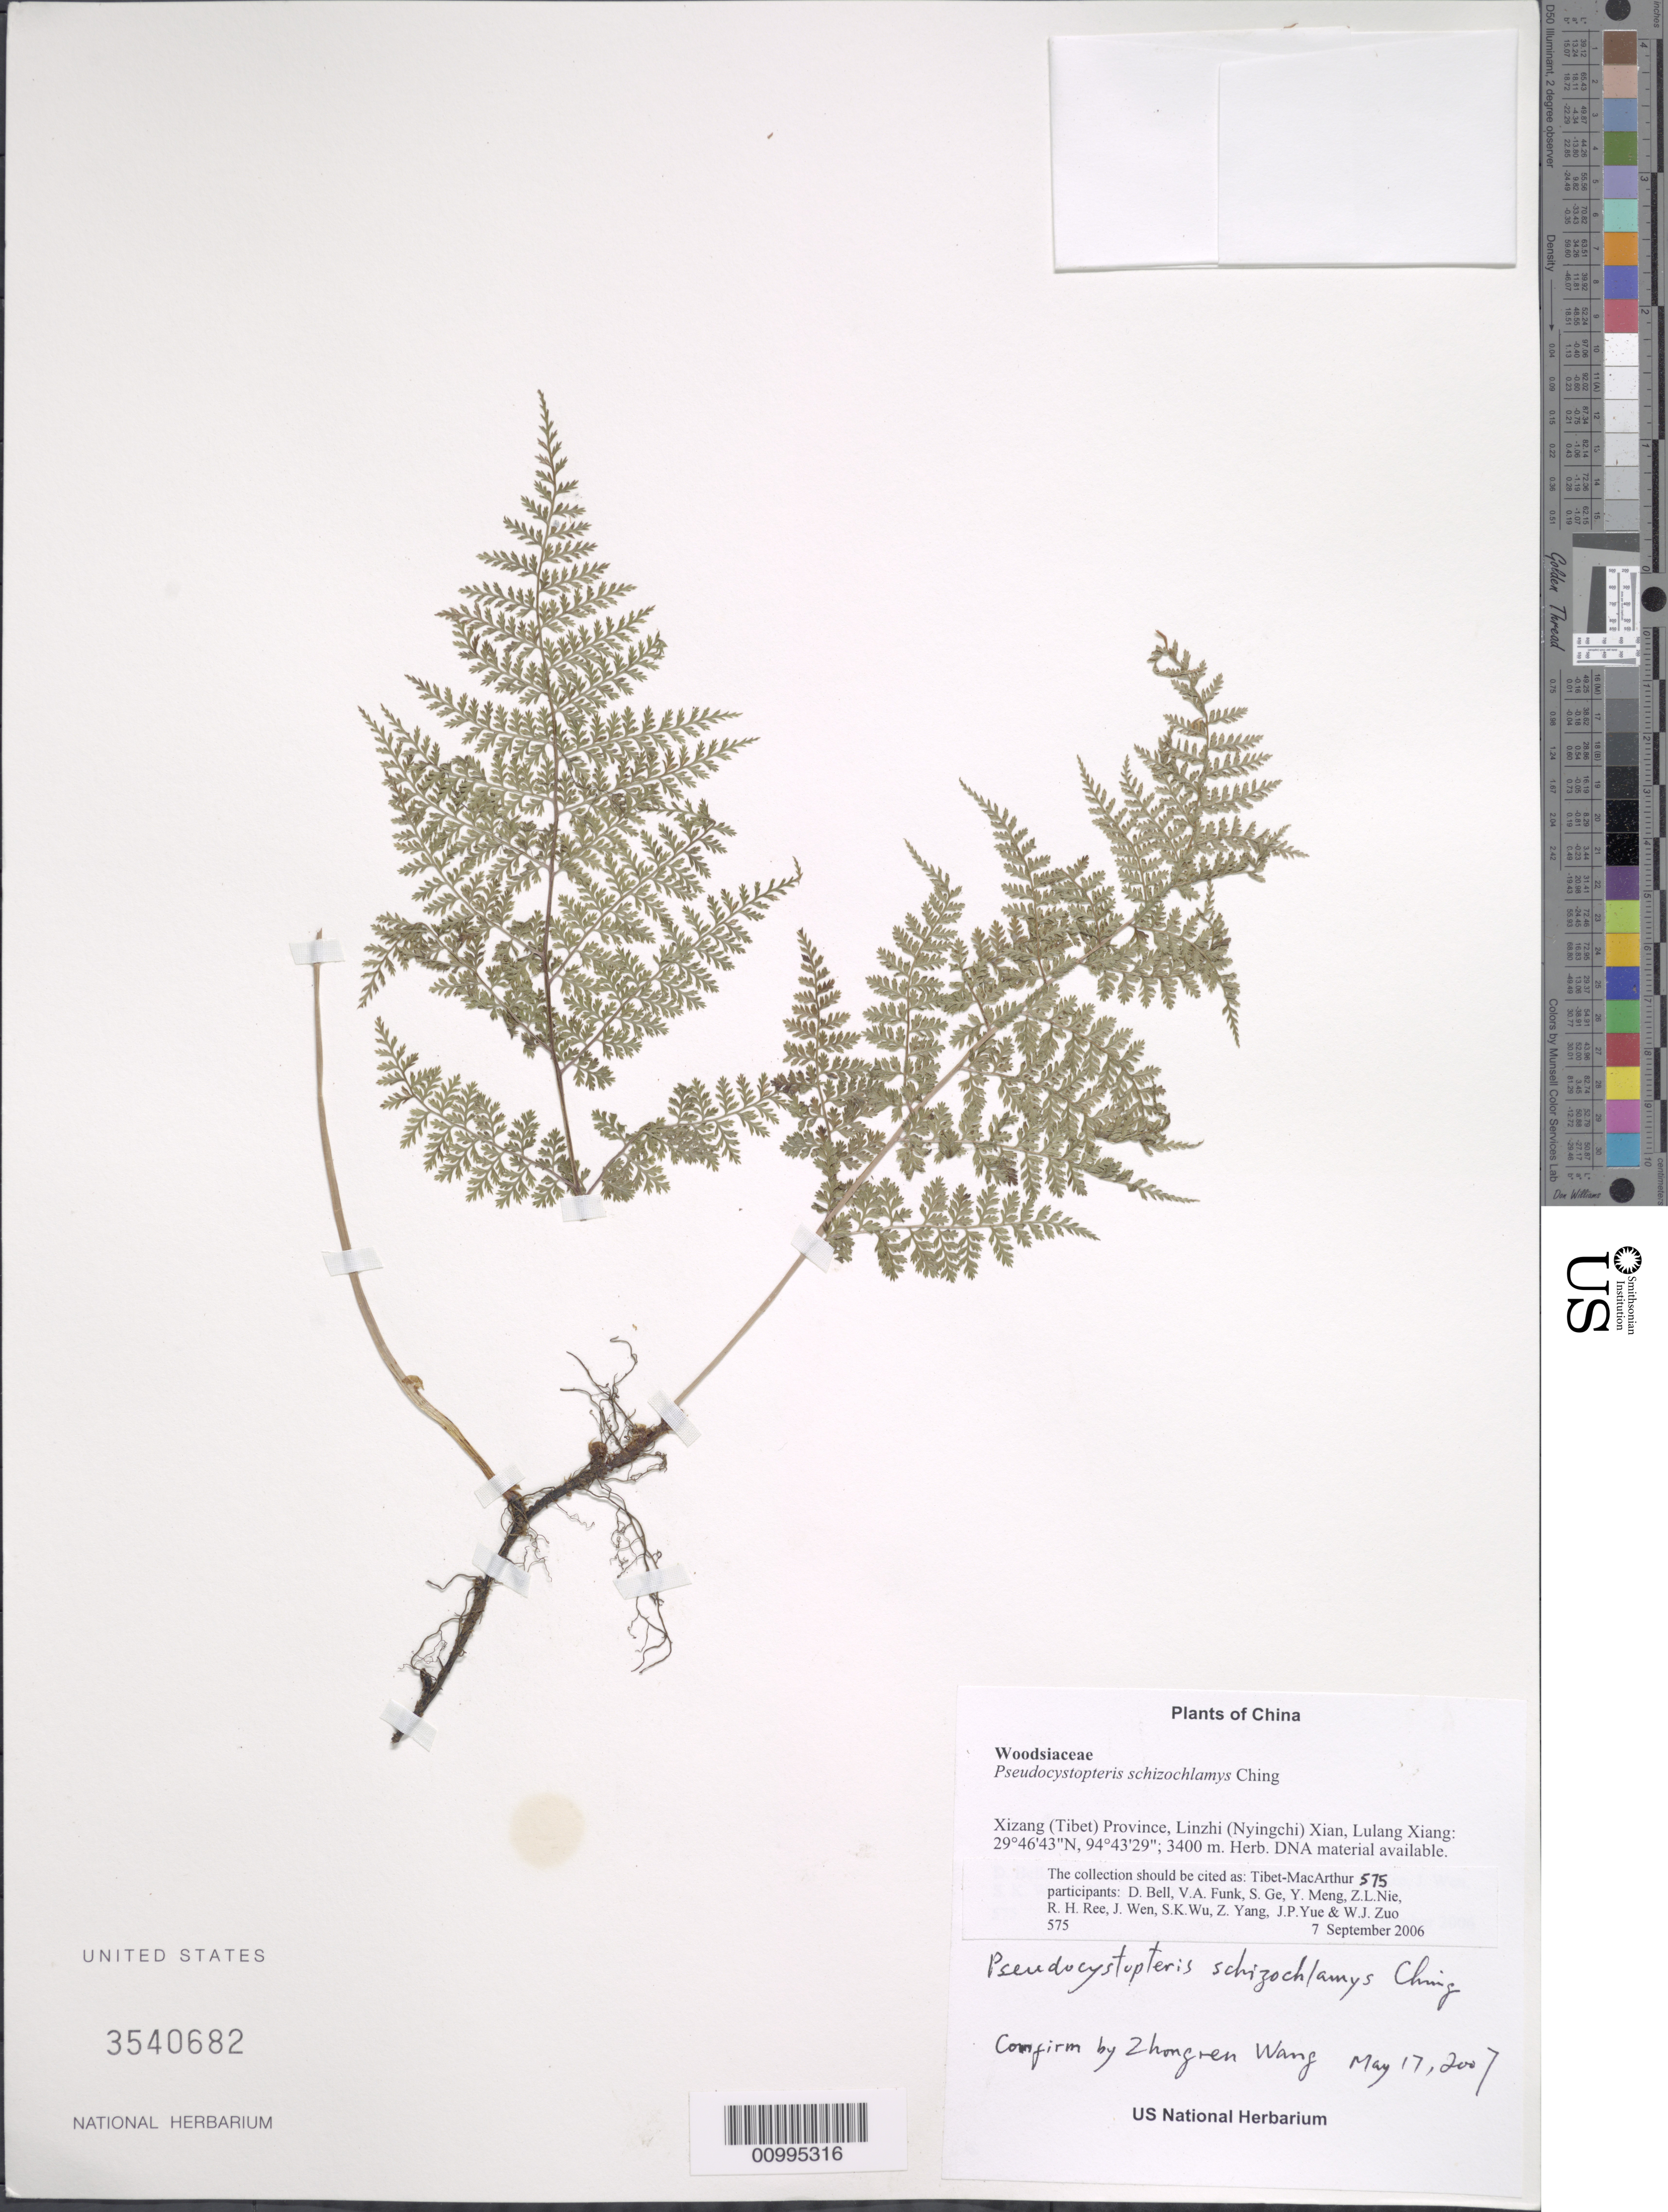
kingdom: Plantae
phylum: Tracheophyta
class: Polypodiopsida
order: Polypodiales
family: Athyriaceae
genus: Athyrium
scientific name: Athyrium schizochlamys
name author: K. Iwats. et al.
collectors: Tibet-MacArthur, D. A. Bell, V. Funk, S. Ge, Y. Meng, Z. Nie, R. Ree, J. Wen, S. K. Wu, Z. Yang, J. Yue & W. Zuo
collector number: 575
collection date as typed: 07 Sep 2006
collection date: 2006-09-07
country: China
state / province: Xizang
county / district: Linzhi (Nyingchi) Xian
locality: Lulang Xiang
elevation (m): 3400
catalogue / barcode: US 3540682